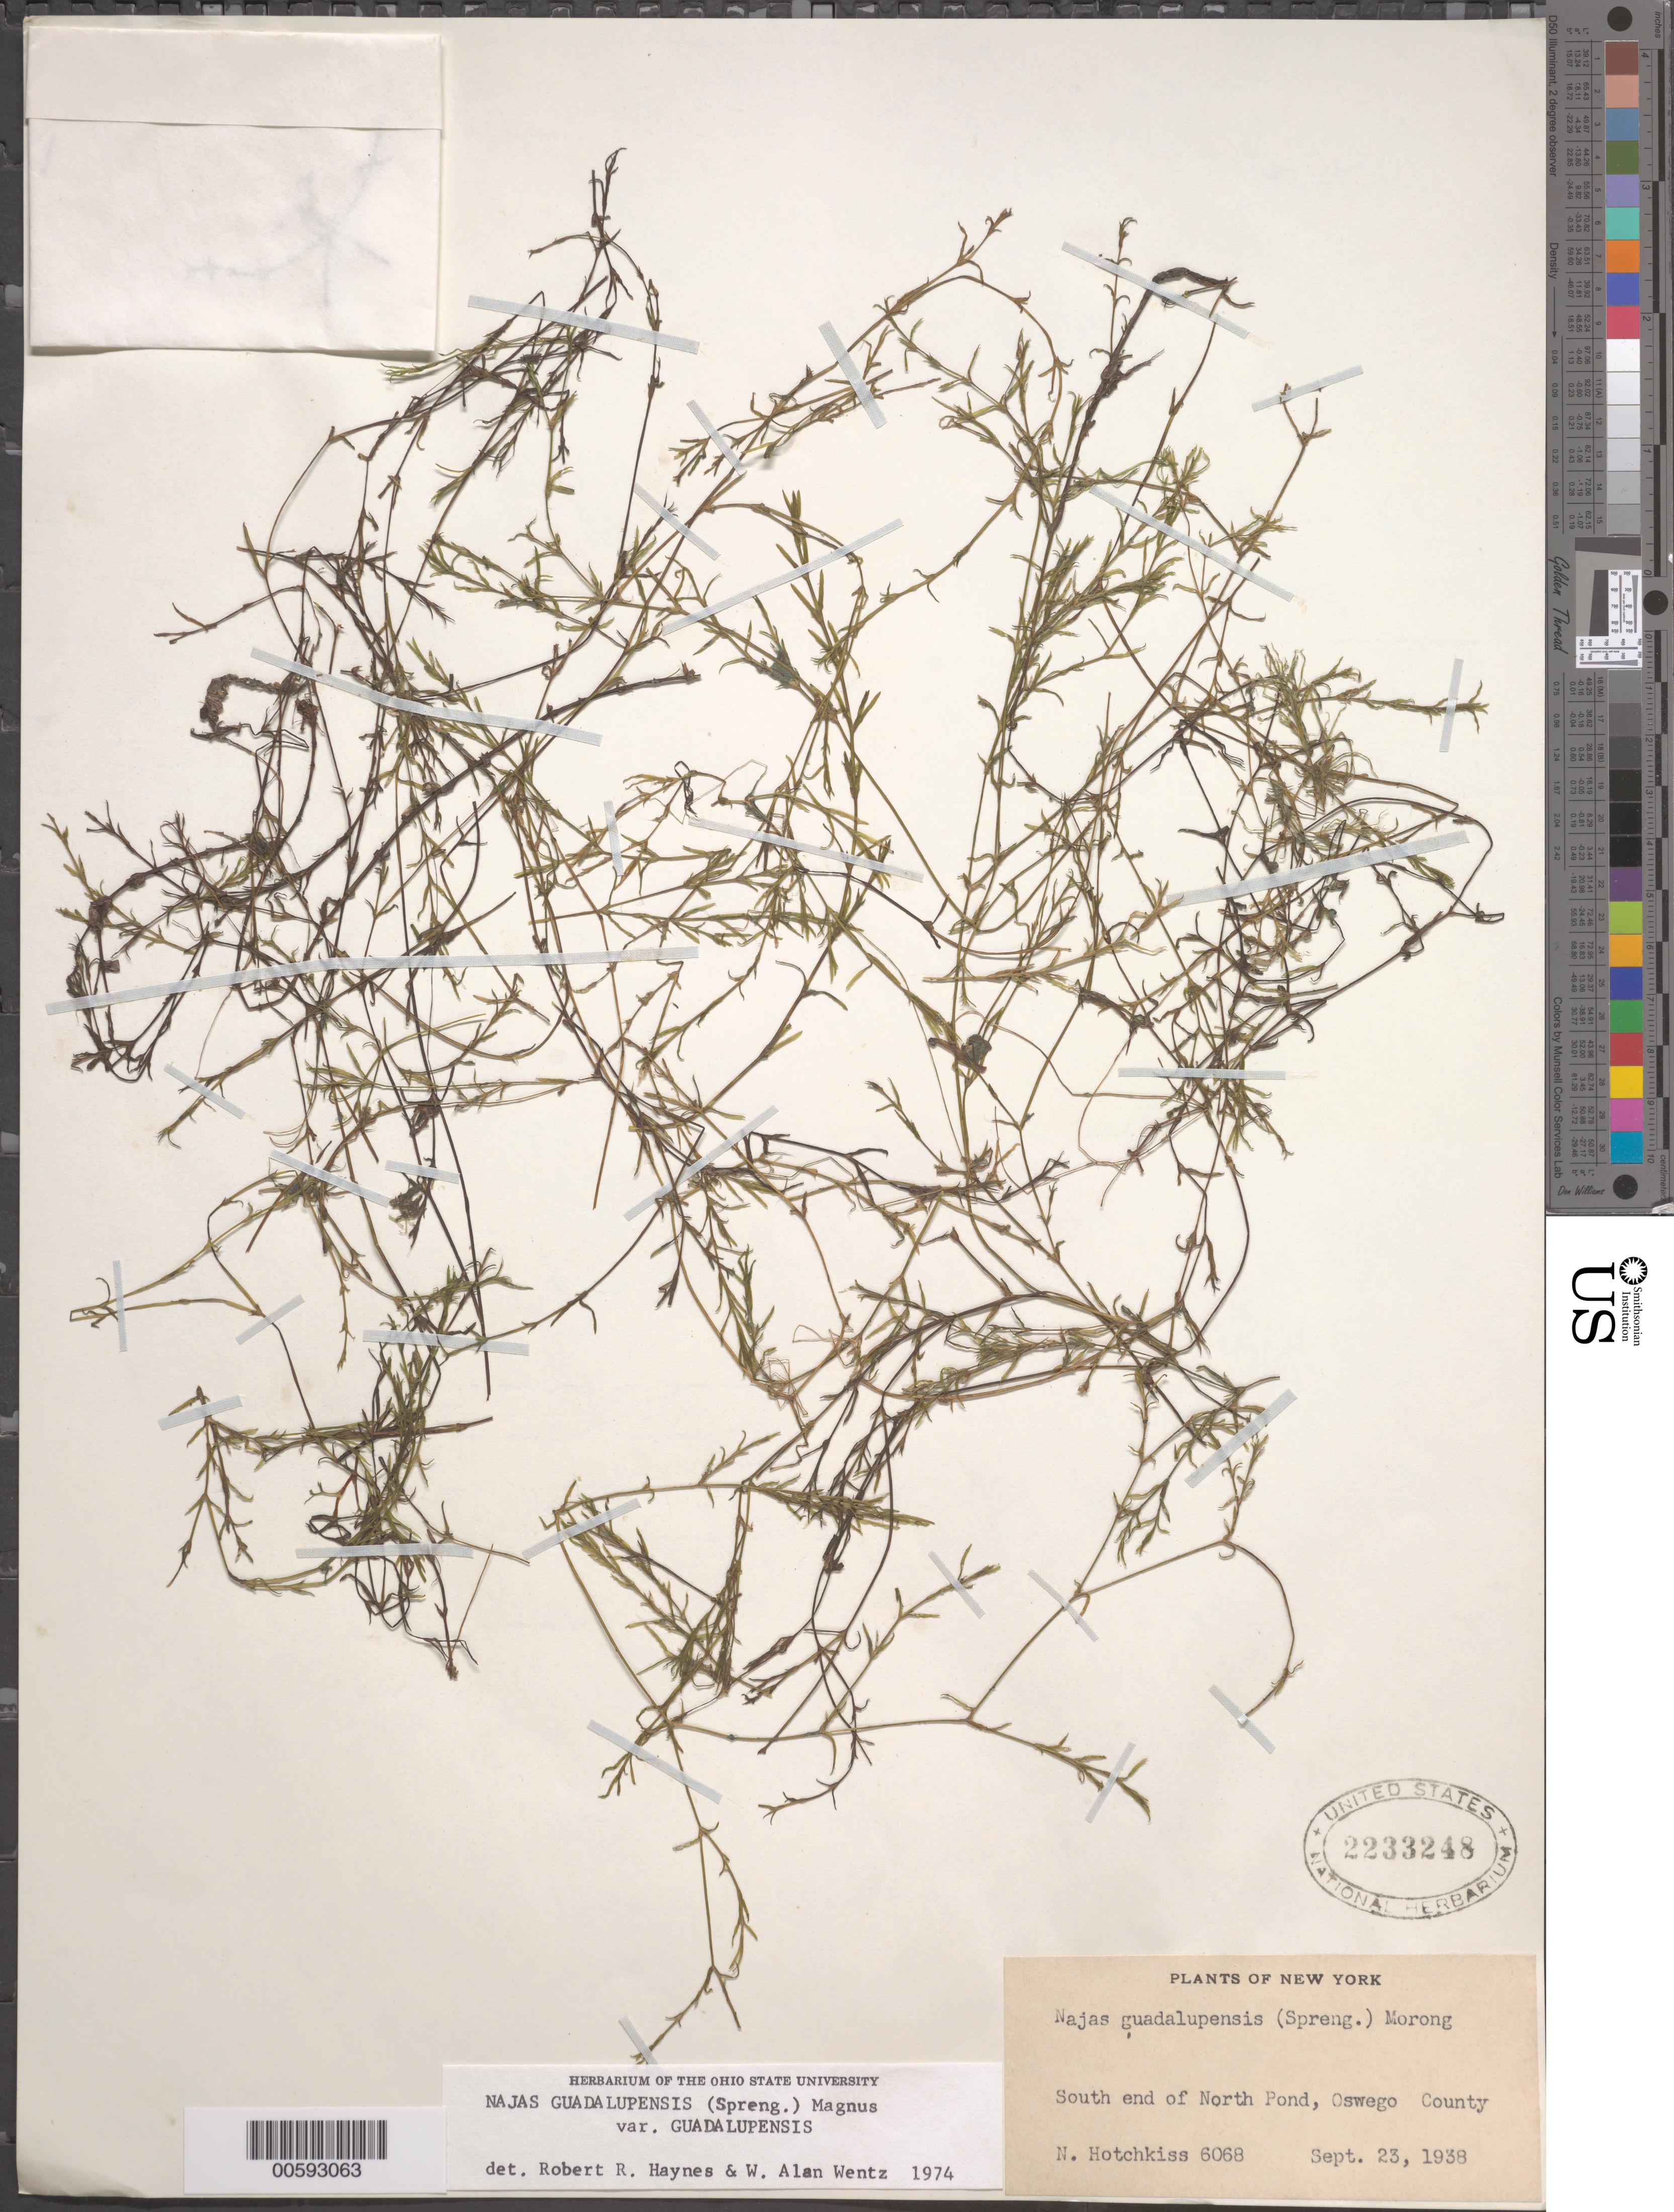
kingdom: Plantae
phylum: Tracheophyta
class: Liliopsida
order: Alismatales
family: Hydrocharitaceae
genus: Najas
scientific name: Najas guadalupensis var. guadalupensis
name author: (Spreng.) Magnus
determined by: Haynes, R. R.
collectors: N. Hotchkiss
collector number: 6068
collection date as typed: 23 Sep 1938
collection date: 1938-09-23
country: United States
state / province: New York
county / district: Oswego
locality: South end of North Pond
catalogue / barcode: US 2233248